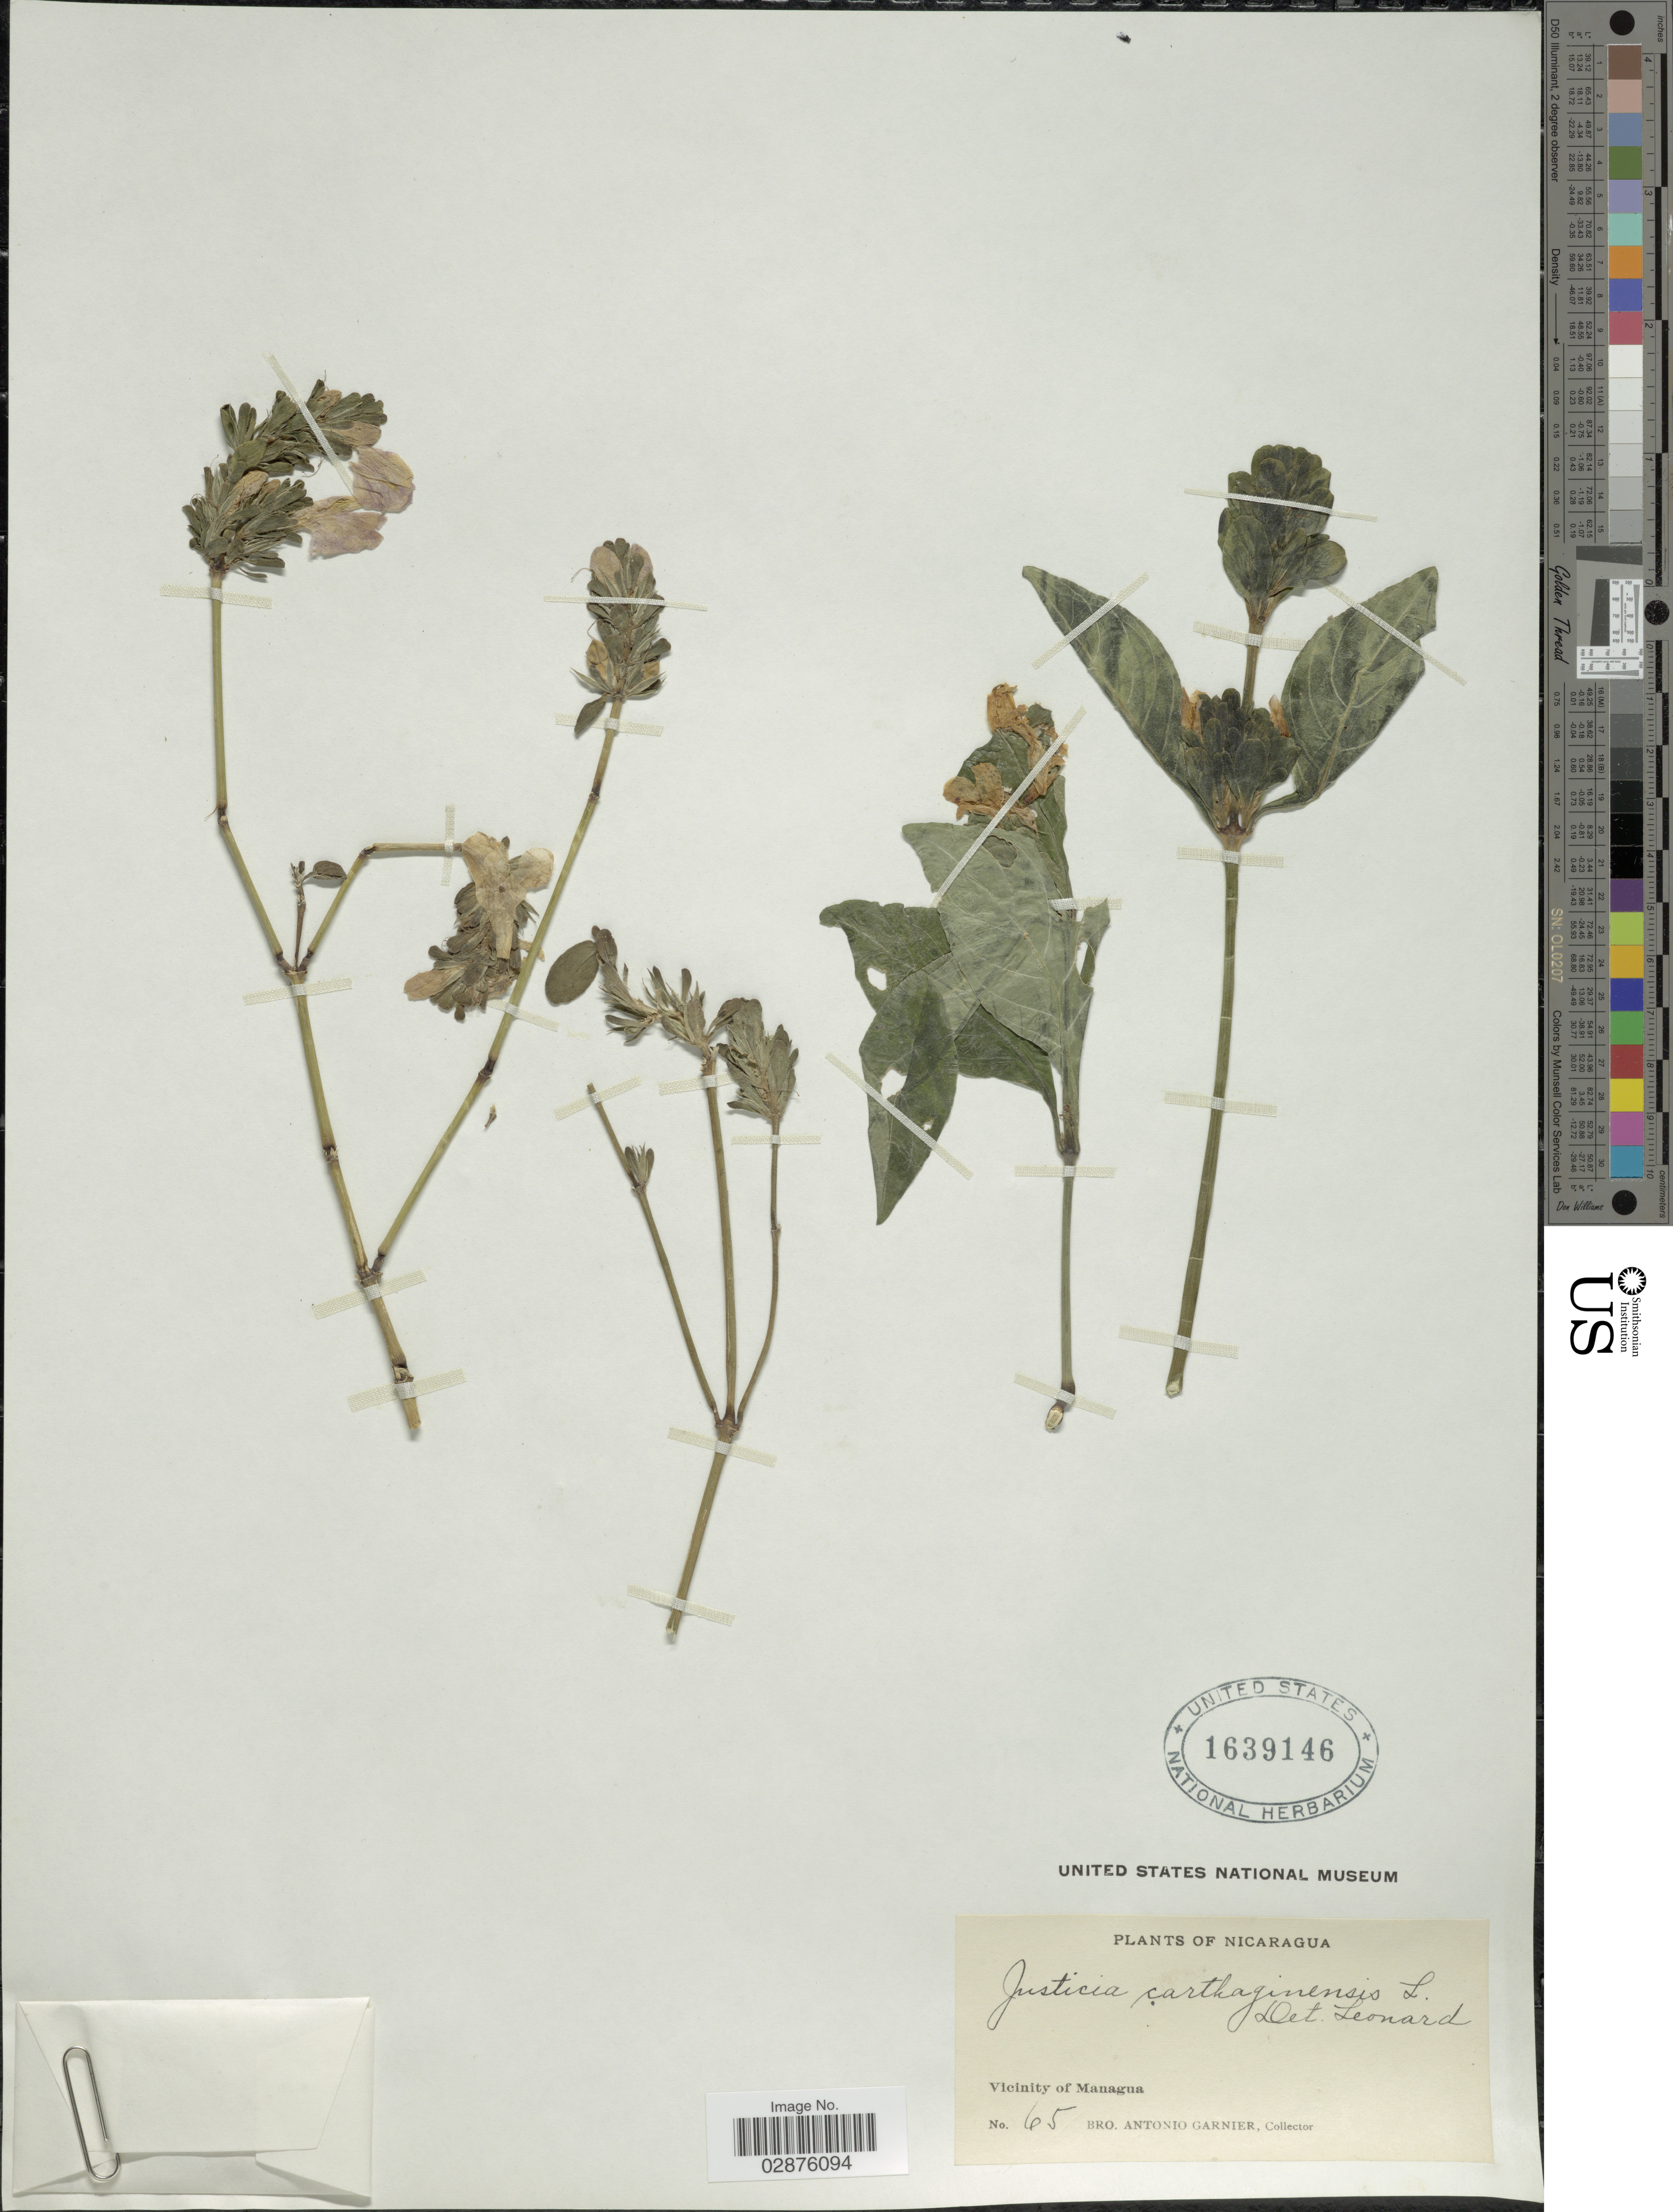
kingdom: Plantae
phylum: Tracheophyta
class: Magnoliopsida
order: Lamiales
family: Acanthaceae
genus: Justicia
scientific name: Justicia carthaginensis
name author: Jacq.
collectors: Bro. A. Garnier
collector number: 65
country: Nicaragua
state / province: Managua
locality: Vicinity of Managua.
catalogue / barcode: US 1639146